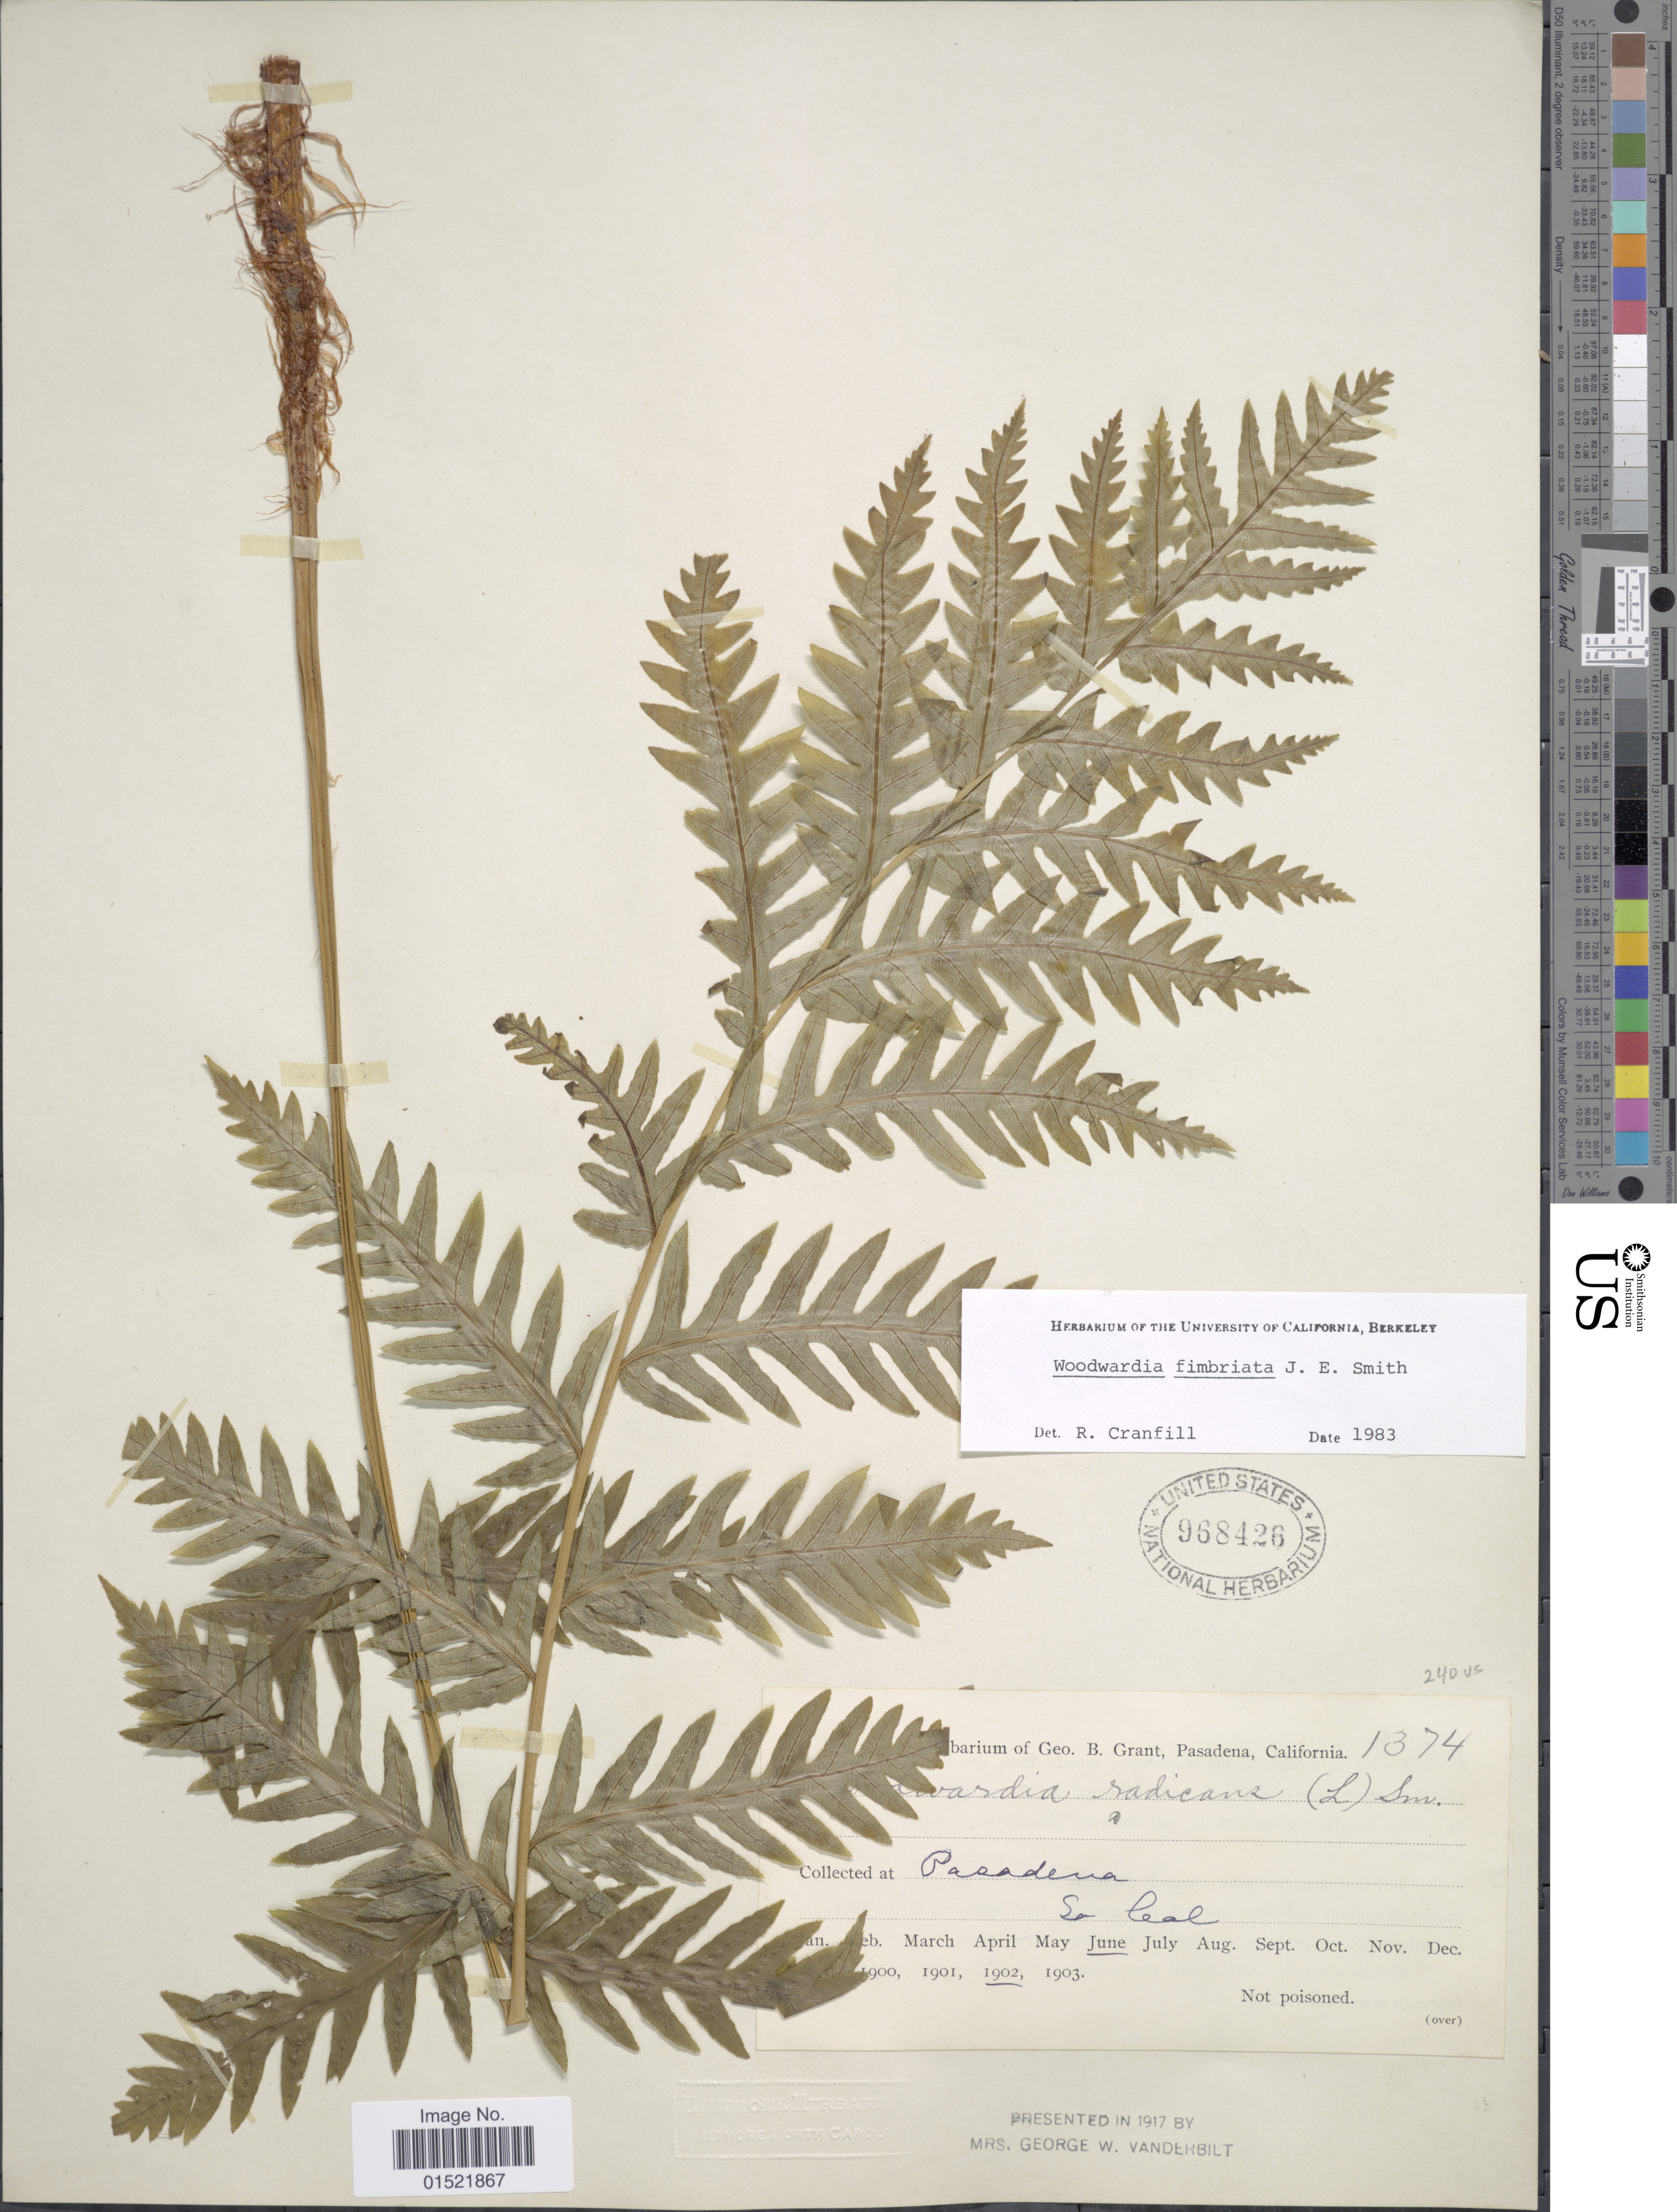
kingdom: Plantae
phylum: Tracheophyta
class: Polypodiopsida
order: Polypodiales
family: Blechnaceae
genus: Woodwardia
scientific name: Woodwardia fimbriata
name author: Sm.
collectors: ex herb. G. B. Grant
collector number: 1374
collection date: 1902-06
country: United States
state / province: California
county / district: Los Angeles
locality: Pasadena, La Cal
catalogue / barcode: US 968426